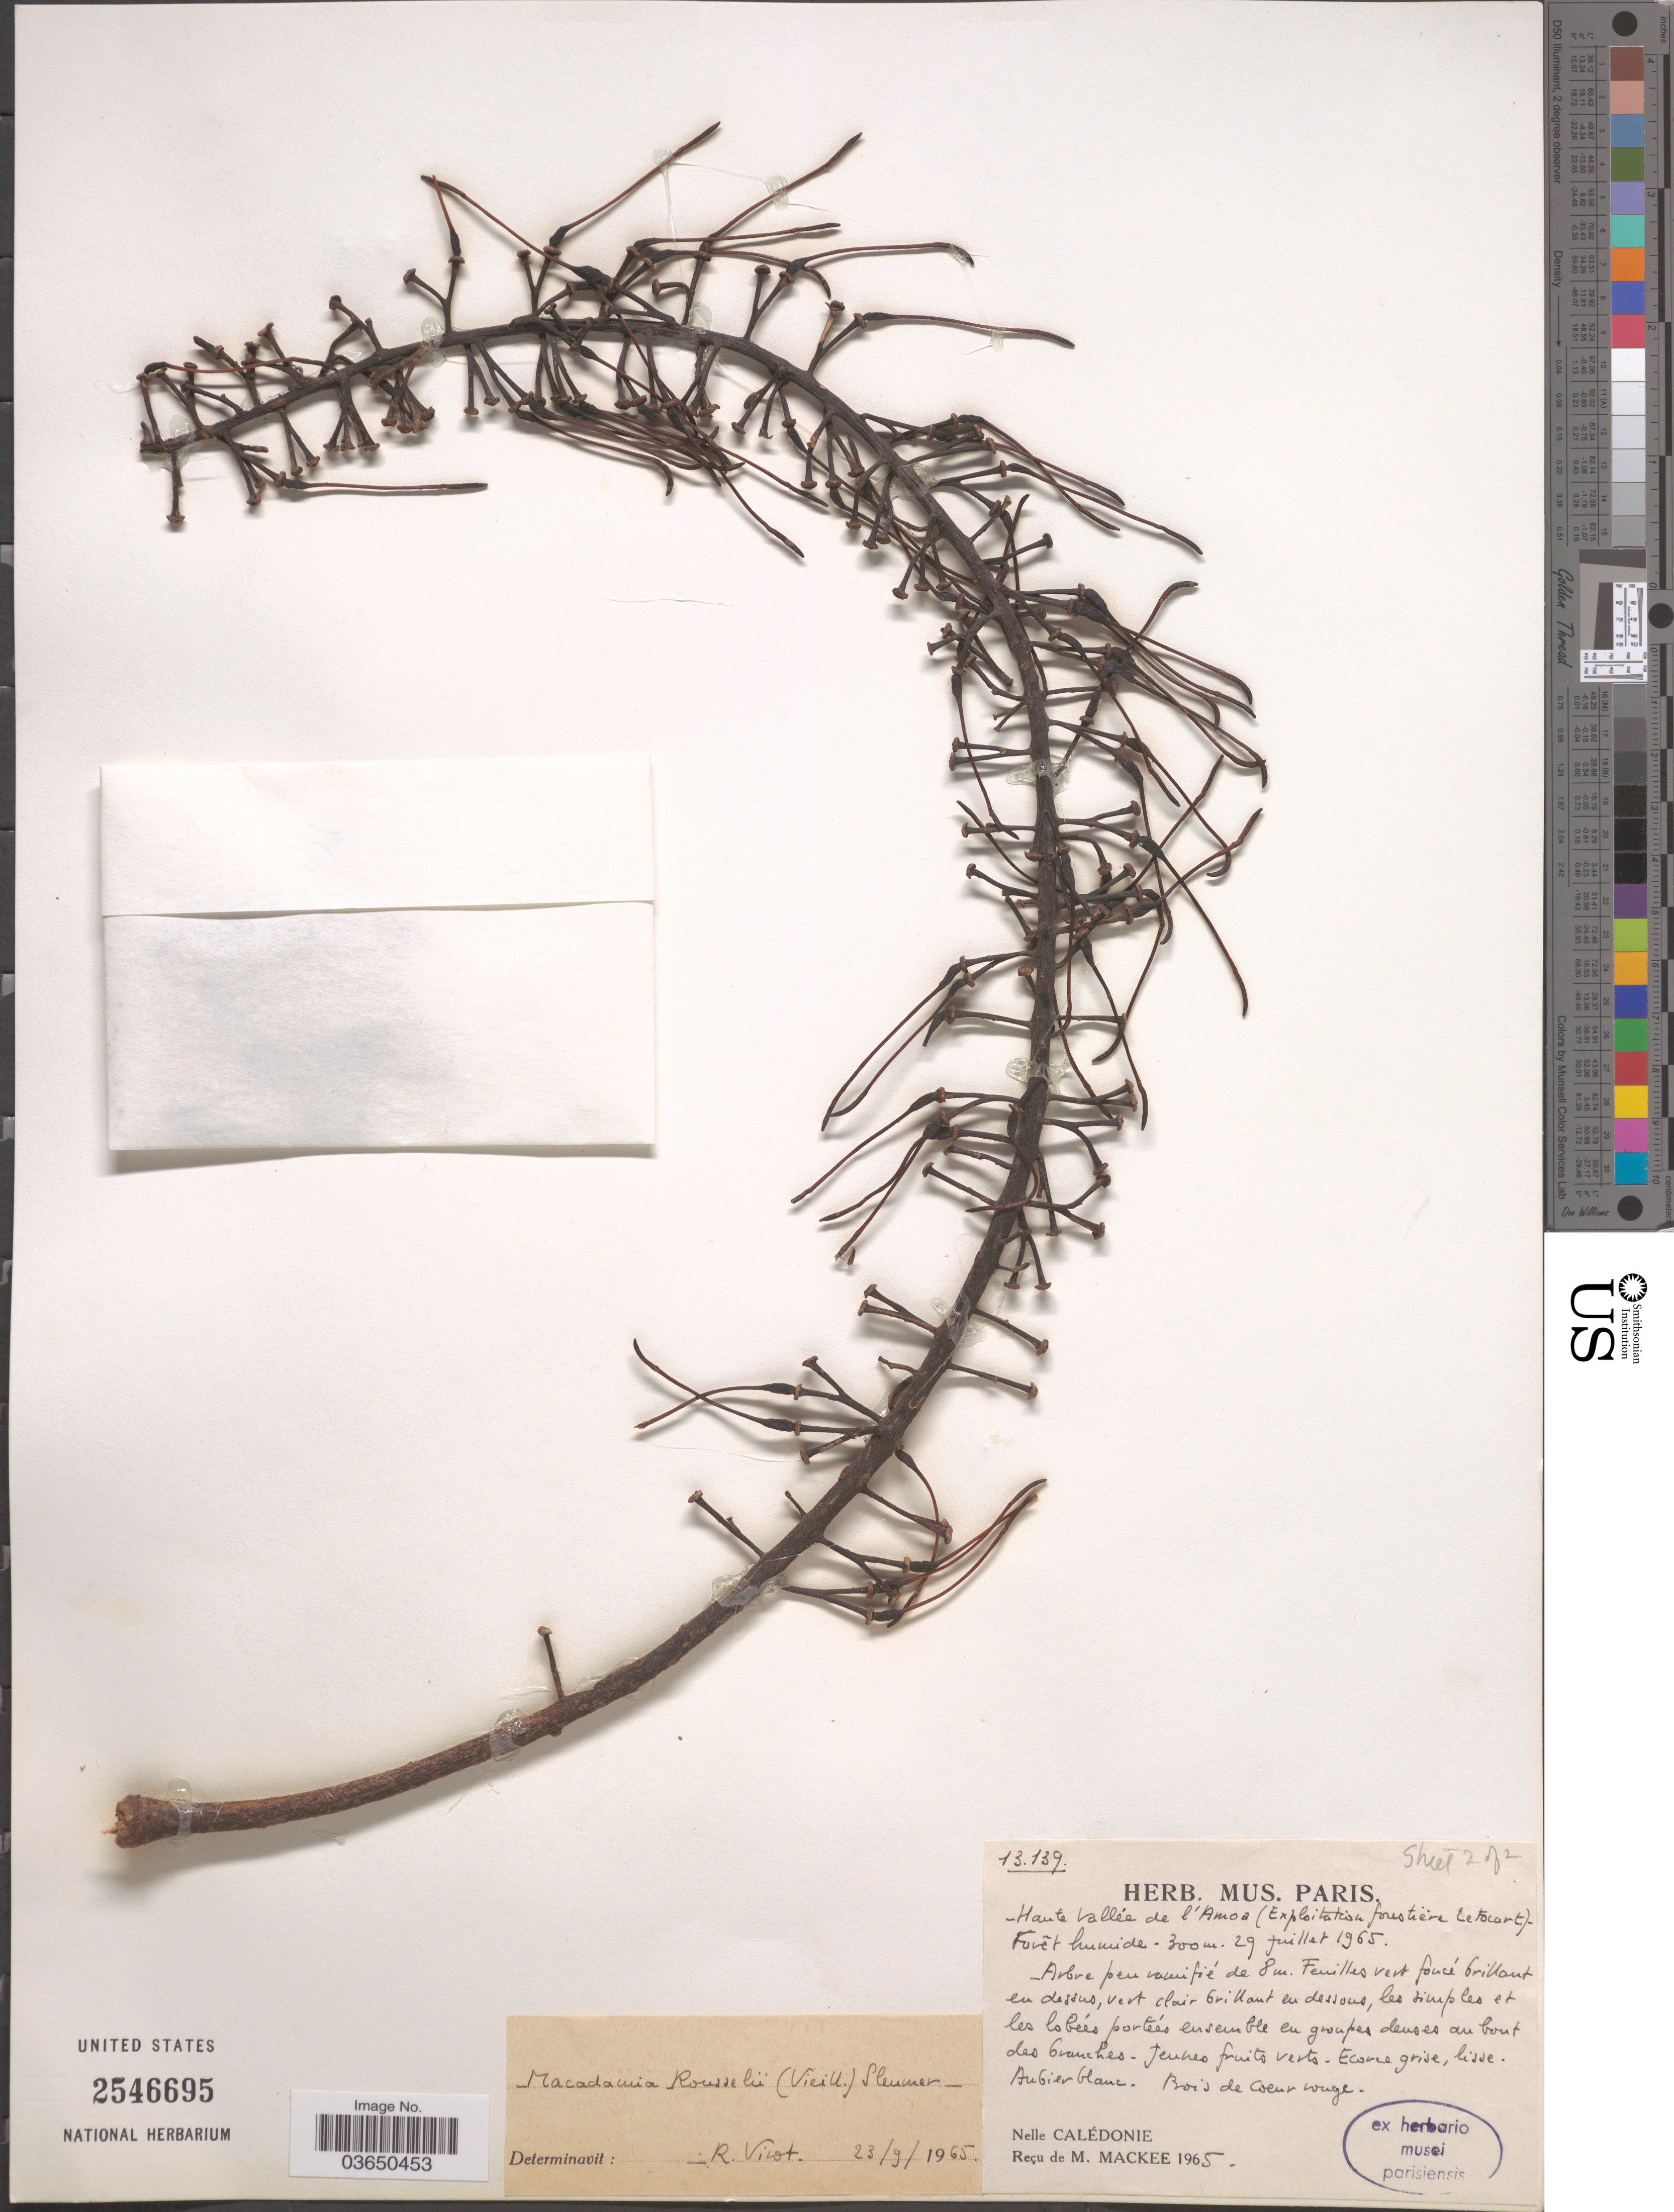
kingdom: Plantae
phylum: Tracheophyta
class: Magnoliopsida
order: Proteales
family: Proteaceae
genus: Macadamia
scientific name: Macadamia rousselii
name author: (Vieill.) Sleumer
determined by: Strong, Mark T., (BOT), Smithsonian Institution - National Museum of Natural History (UNITED STATES)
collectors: M. Mackee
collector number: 13139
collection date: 1965-07-29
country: New Caledonia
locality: Haute vallée de l'Amoa (Exploitation forestière letocart). Nelle Calédonie.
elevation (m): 300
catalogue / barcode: US 2546695